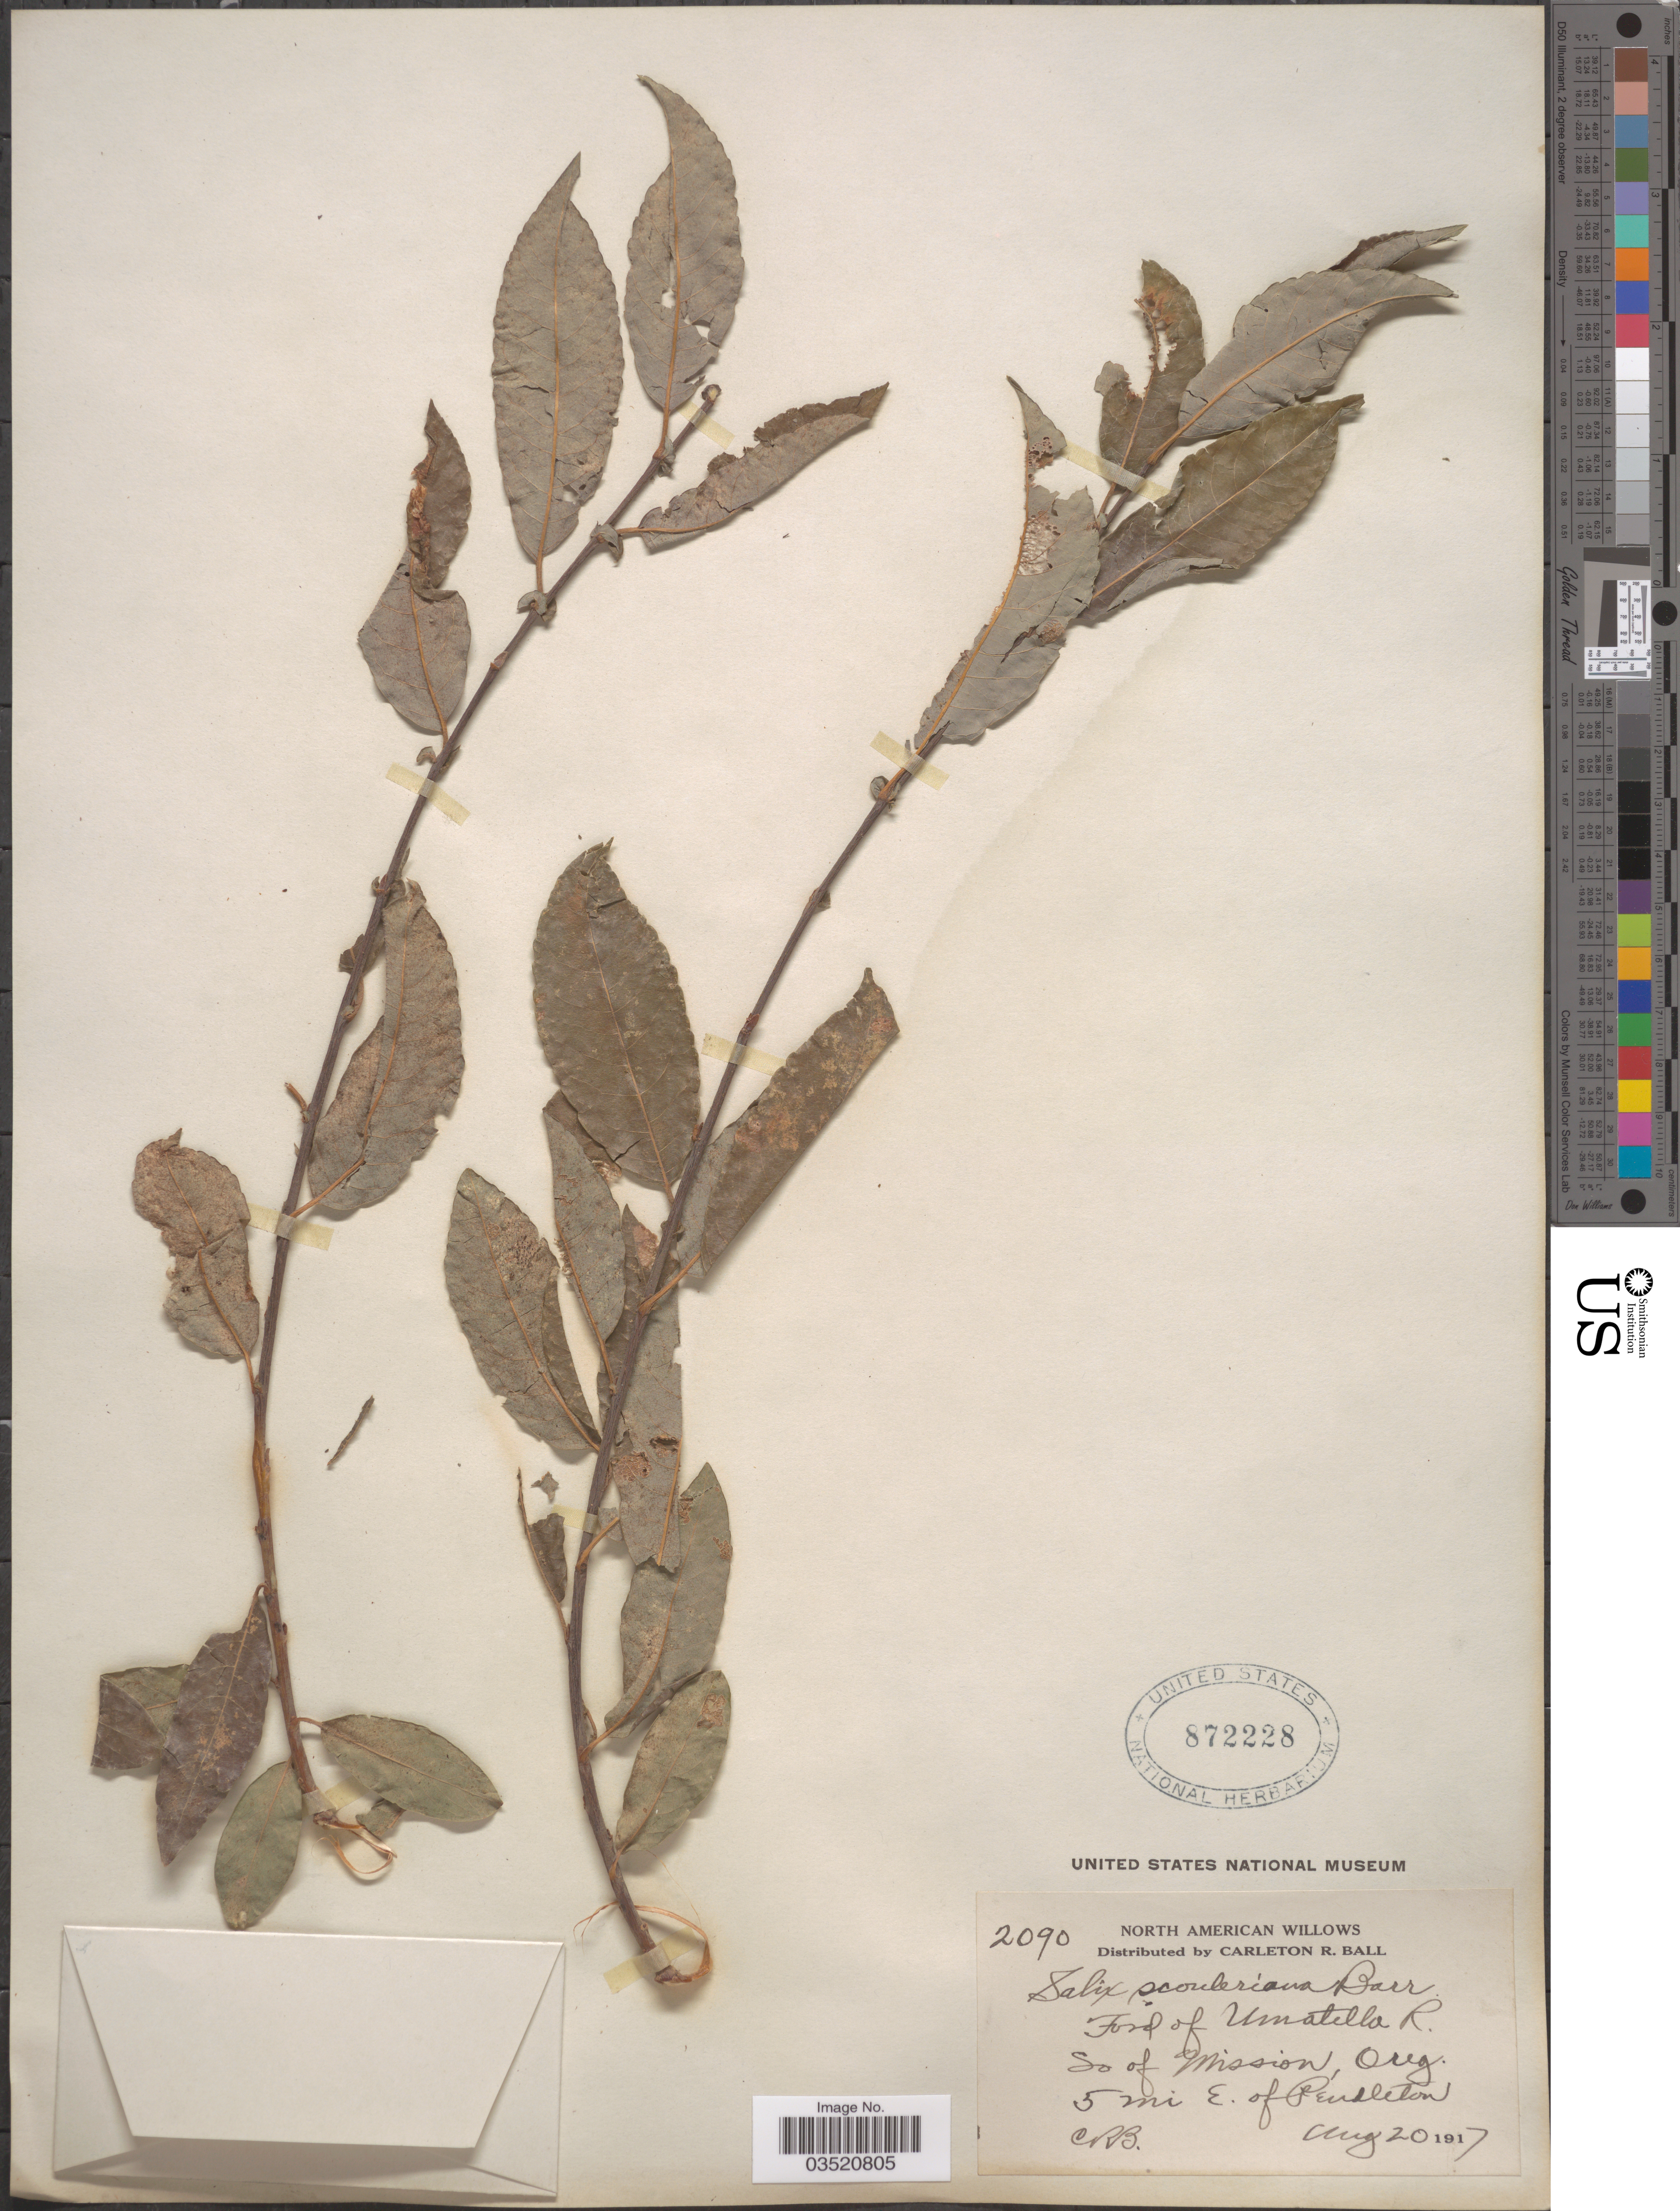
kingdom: Plantae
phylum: Tracheophyta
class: Magnoliopsida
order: Malpighiales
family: Salicaceae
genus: Salix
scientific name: Salix scouleriana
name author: Barratt ex Hook.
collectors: C. R. Ball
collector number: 2090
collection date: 1917-08-20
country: United States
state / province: Oregon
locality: Ford of Umatella R. So of Mission, 5 mi E. of Pendleton.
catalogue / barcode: US 872228